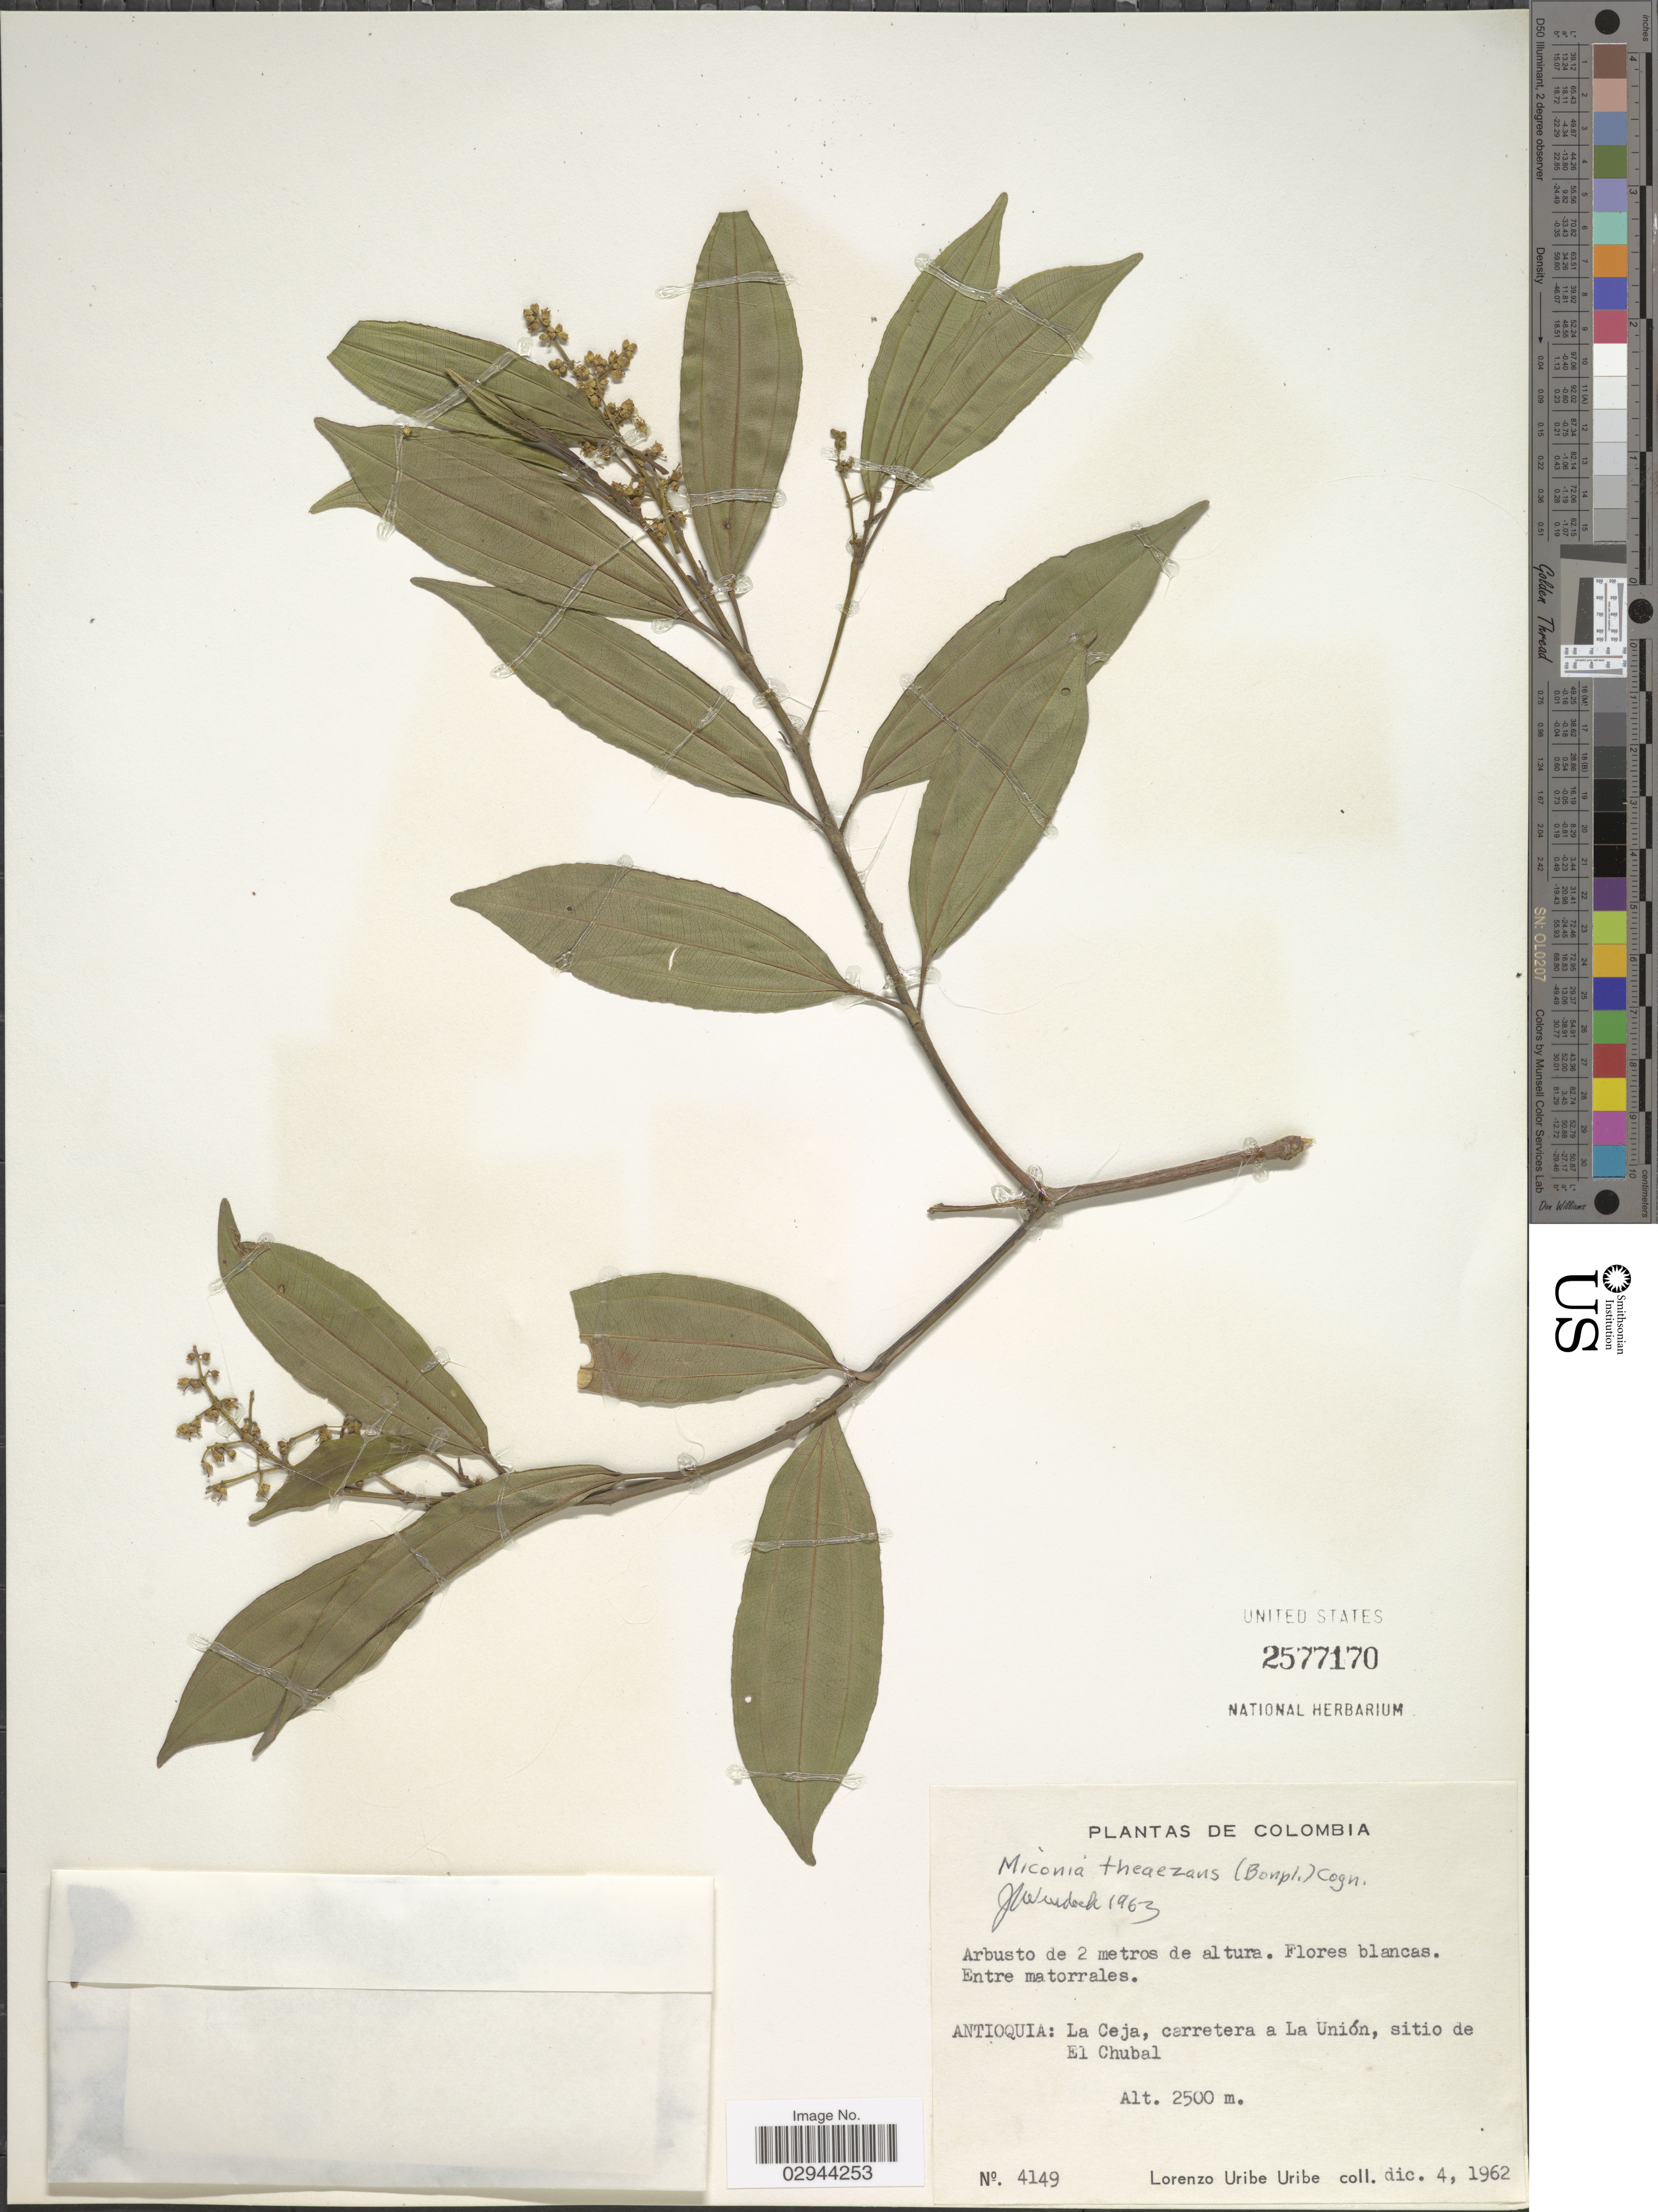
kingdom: Plantae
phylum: Tracheophyta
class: Magnoliopsida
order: Myrtales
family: Melastomataceae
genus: Miconia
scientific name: Miconia theizans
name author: (Bonpl.) Cogn.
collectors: L. Uribe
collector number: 4149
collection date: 1962-12-04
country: Colombia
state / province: Antioquia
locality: La Ceja, carretera a La Unión, sitio de El Chubal.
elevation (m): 2500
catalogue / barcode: US 2577170